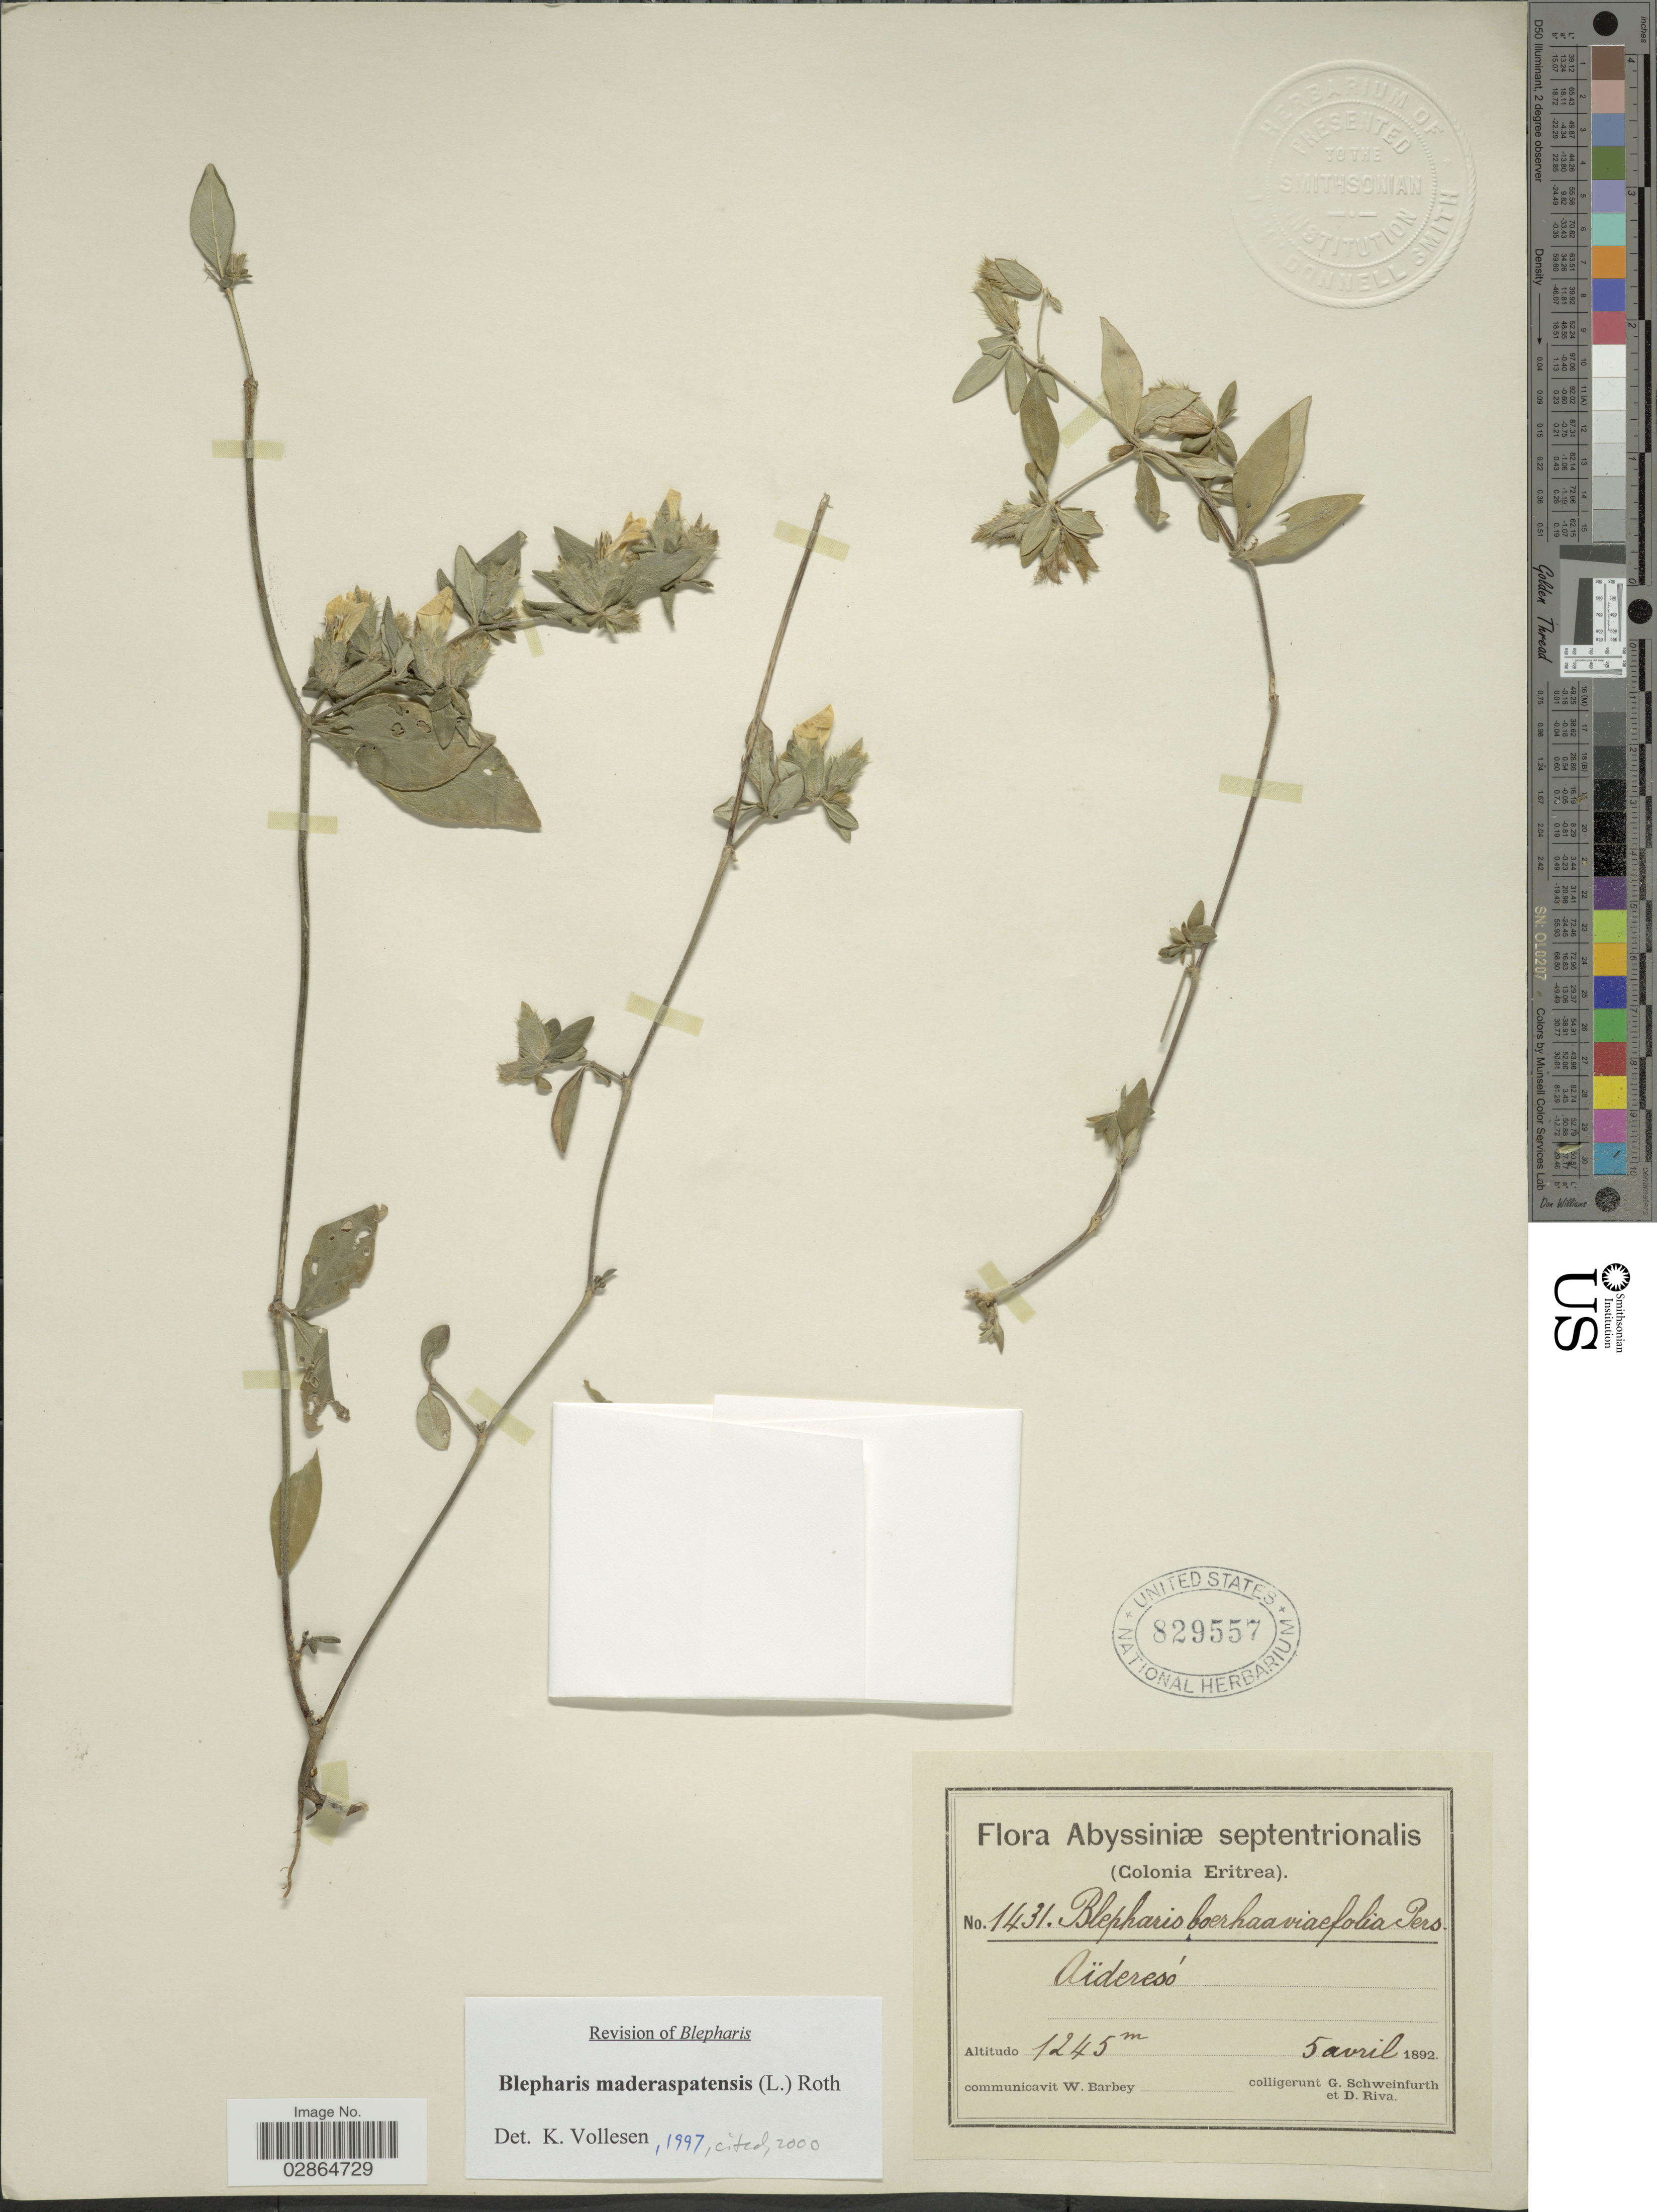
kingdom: Plantae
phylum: Tracheophyta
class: Magnoliopsida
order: Lamiales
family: Acanthaceae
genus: Blepharis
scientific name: Blepharis maderaspatensis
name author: (L.) B. Heyne ex Roth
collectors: G. A. Schweinfurth (herbarium) & D. Riva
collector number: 1431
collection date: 1892-04-05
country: Eritrea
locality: Abyssiniæ (Colona Eritrea), Aïderesó.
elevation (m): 1245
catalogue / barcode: US 829557